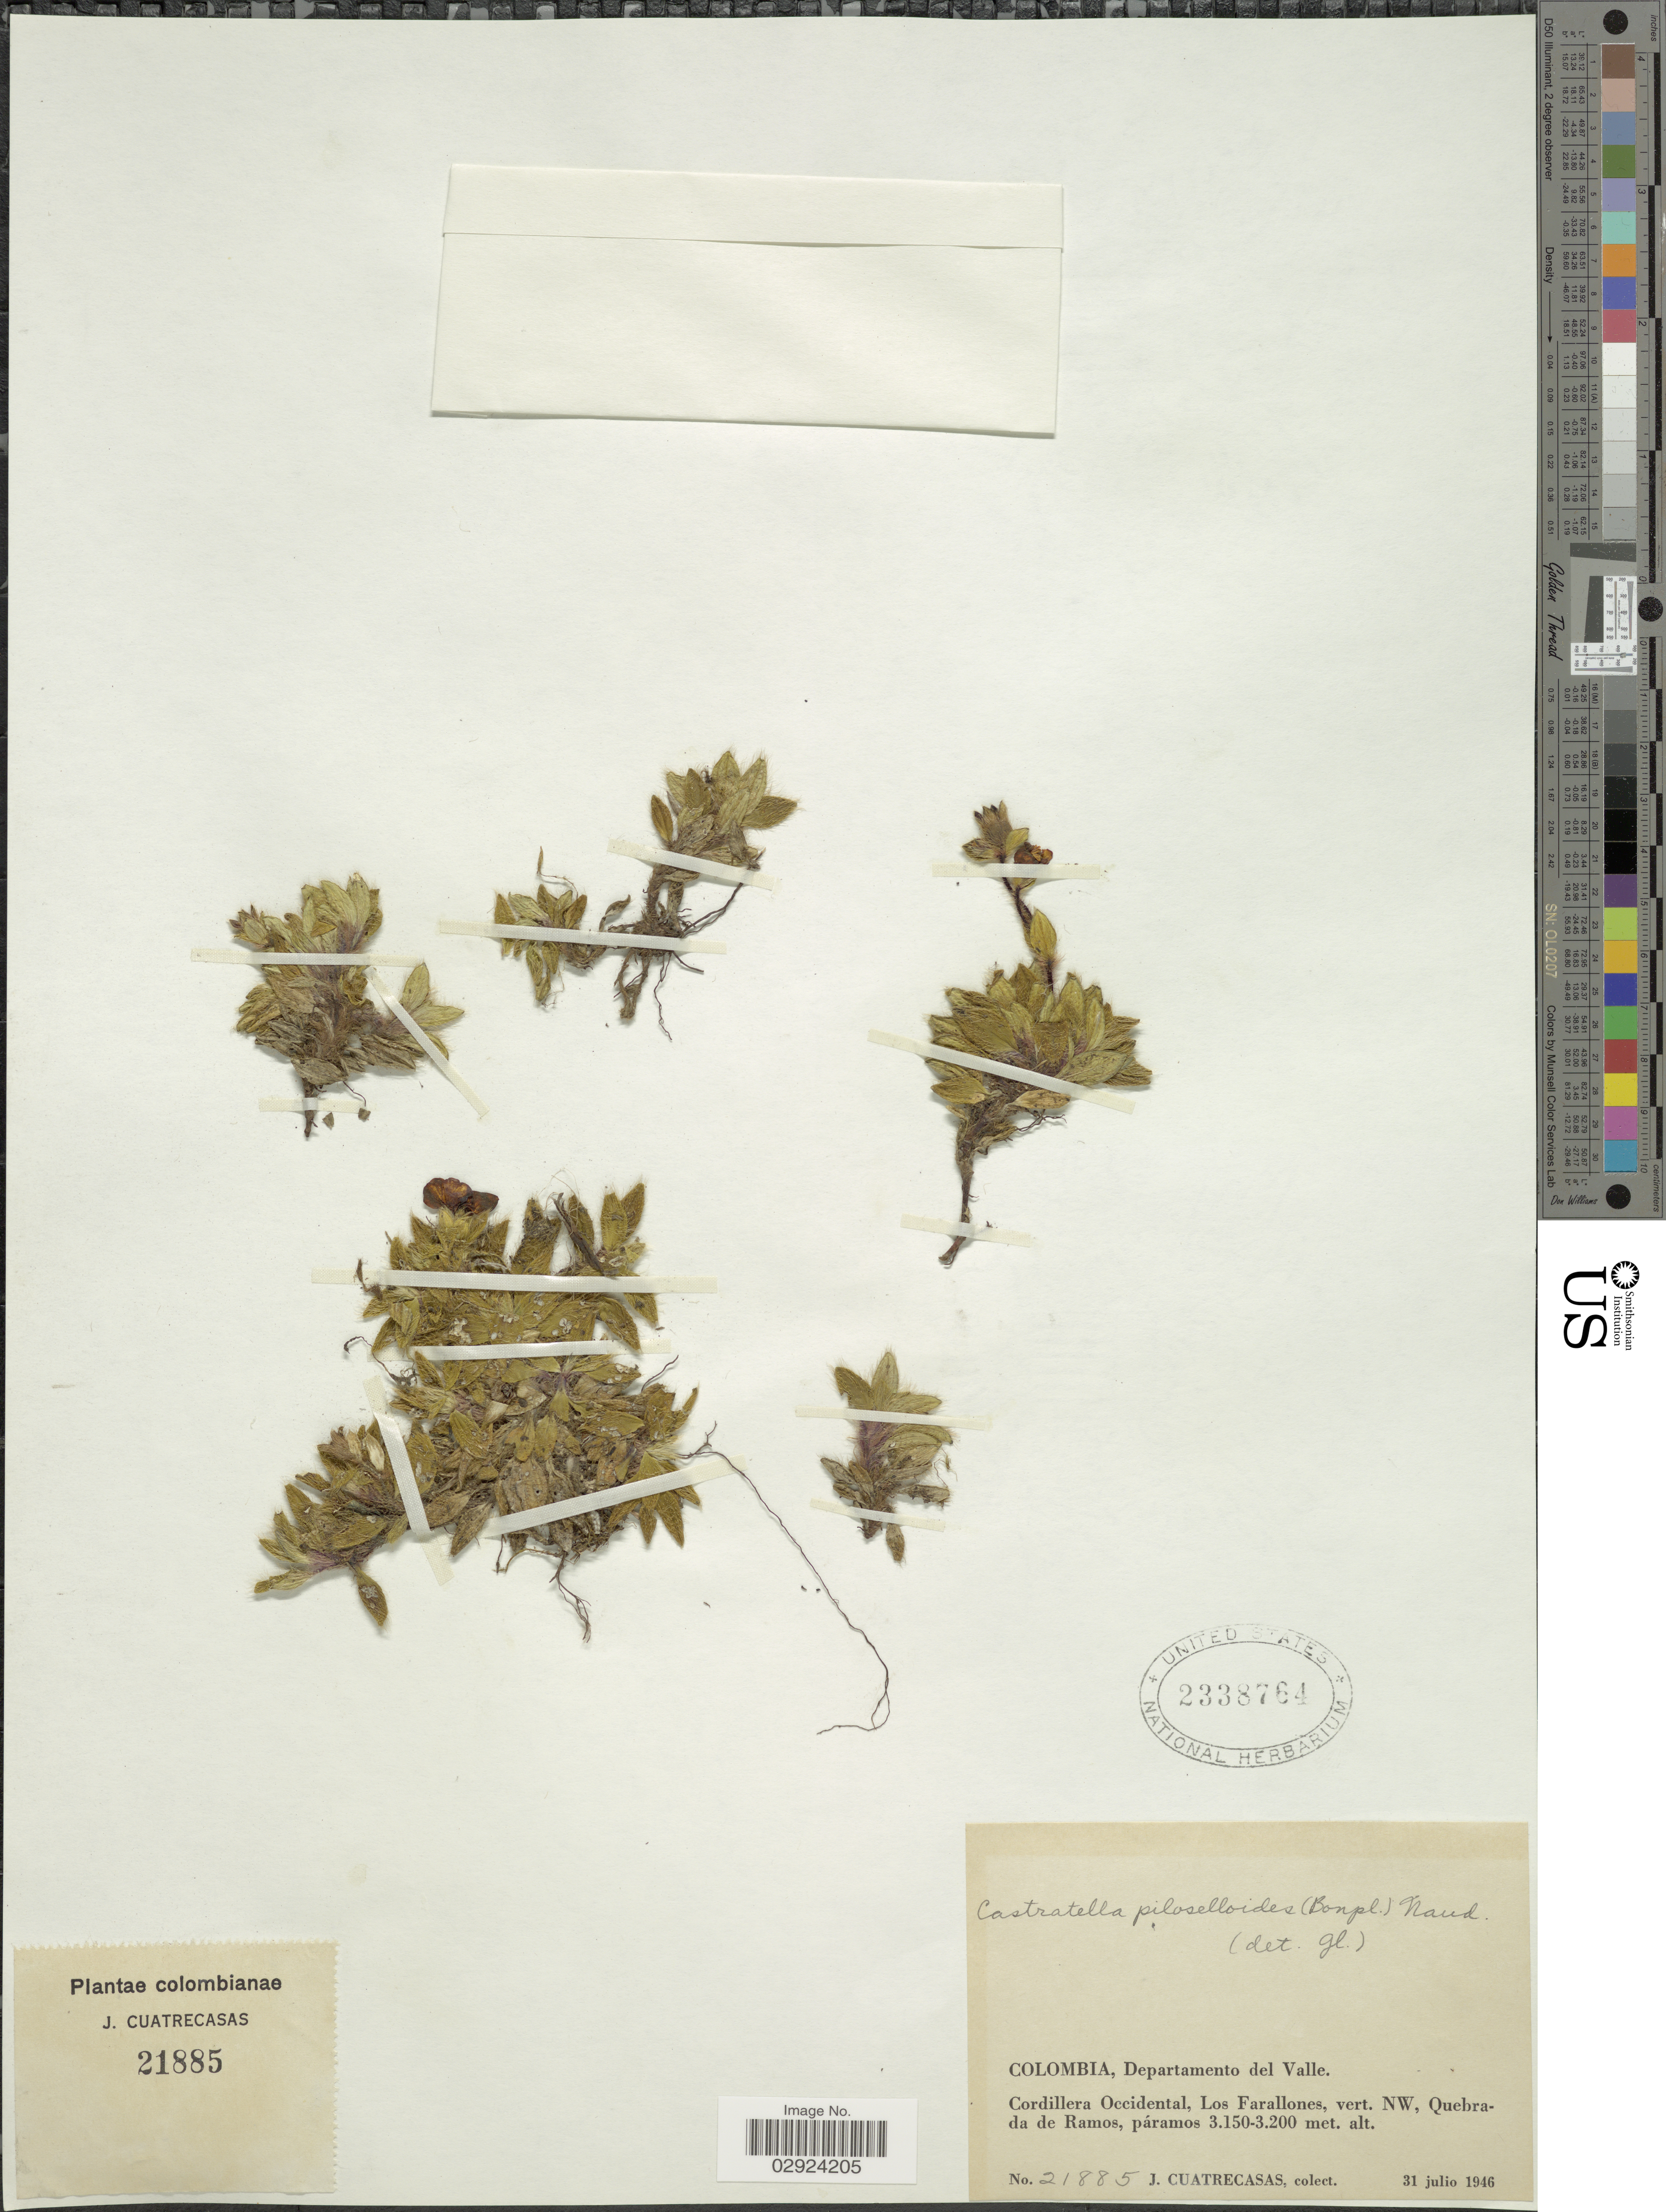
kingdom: Plantae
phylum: Tracheophyta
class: Magnoliopsida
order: Myrtales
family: Melastomataceae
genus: Castratella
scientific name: Castratella piloselloides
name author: (Bonpl.) Naudin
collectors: J. Cuatrecasas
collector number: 21885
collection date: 1946-07-31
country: Colombia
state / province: Valle del Cauca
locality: Departamento del Valle, Cordillera Occidental, Los Farallones, vert. NW. Quebrada de Ramos.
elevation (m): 3150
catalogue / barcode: US 2338764